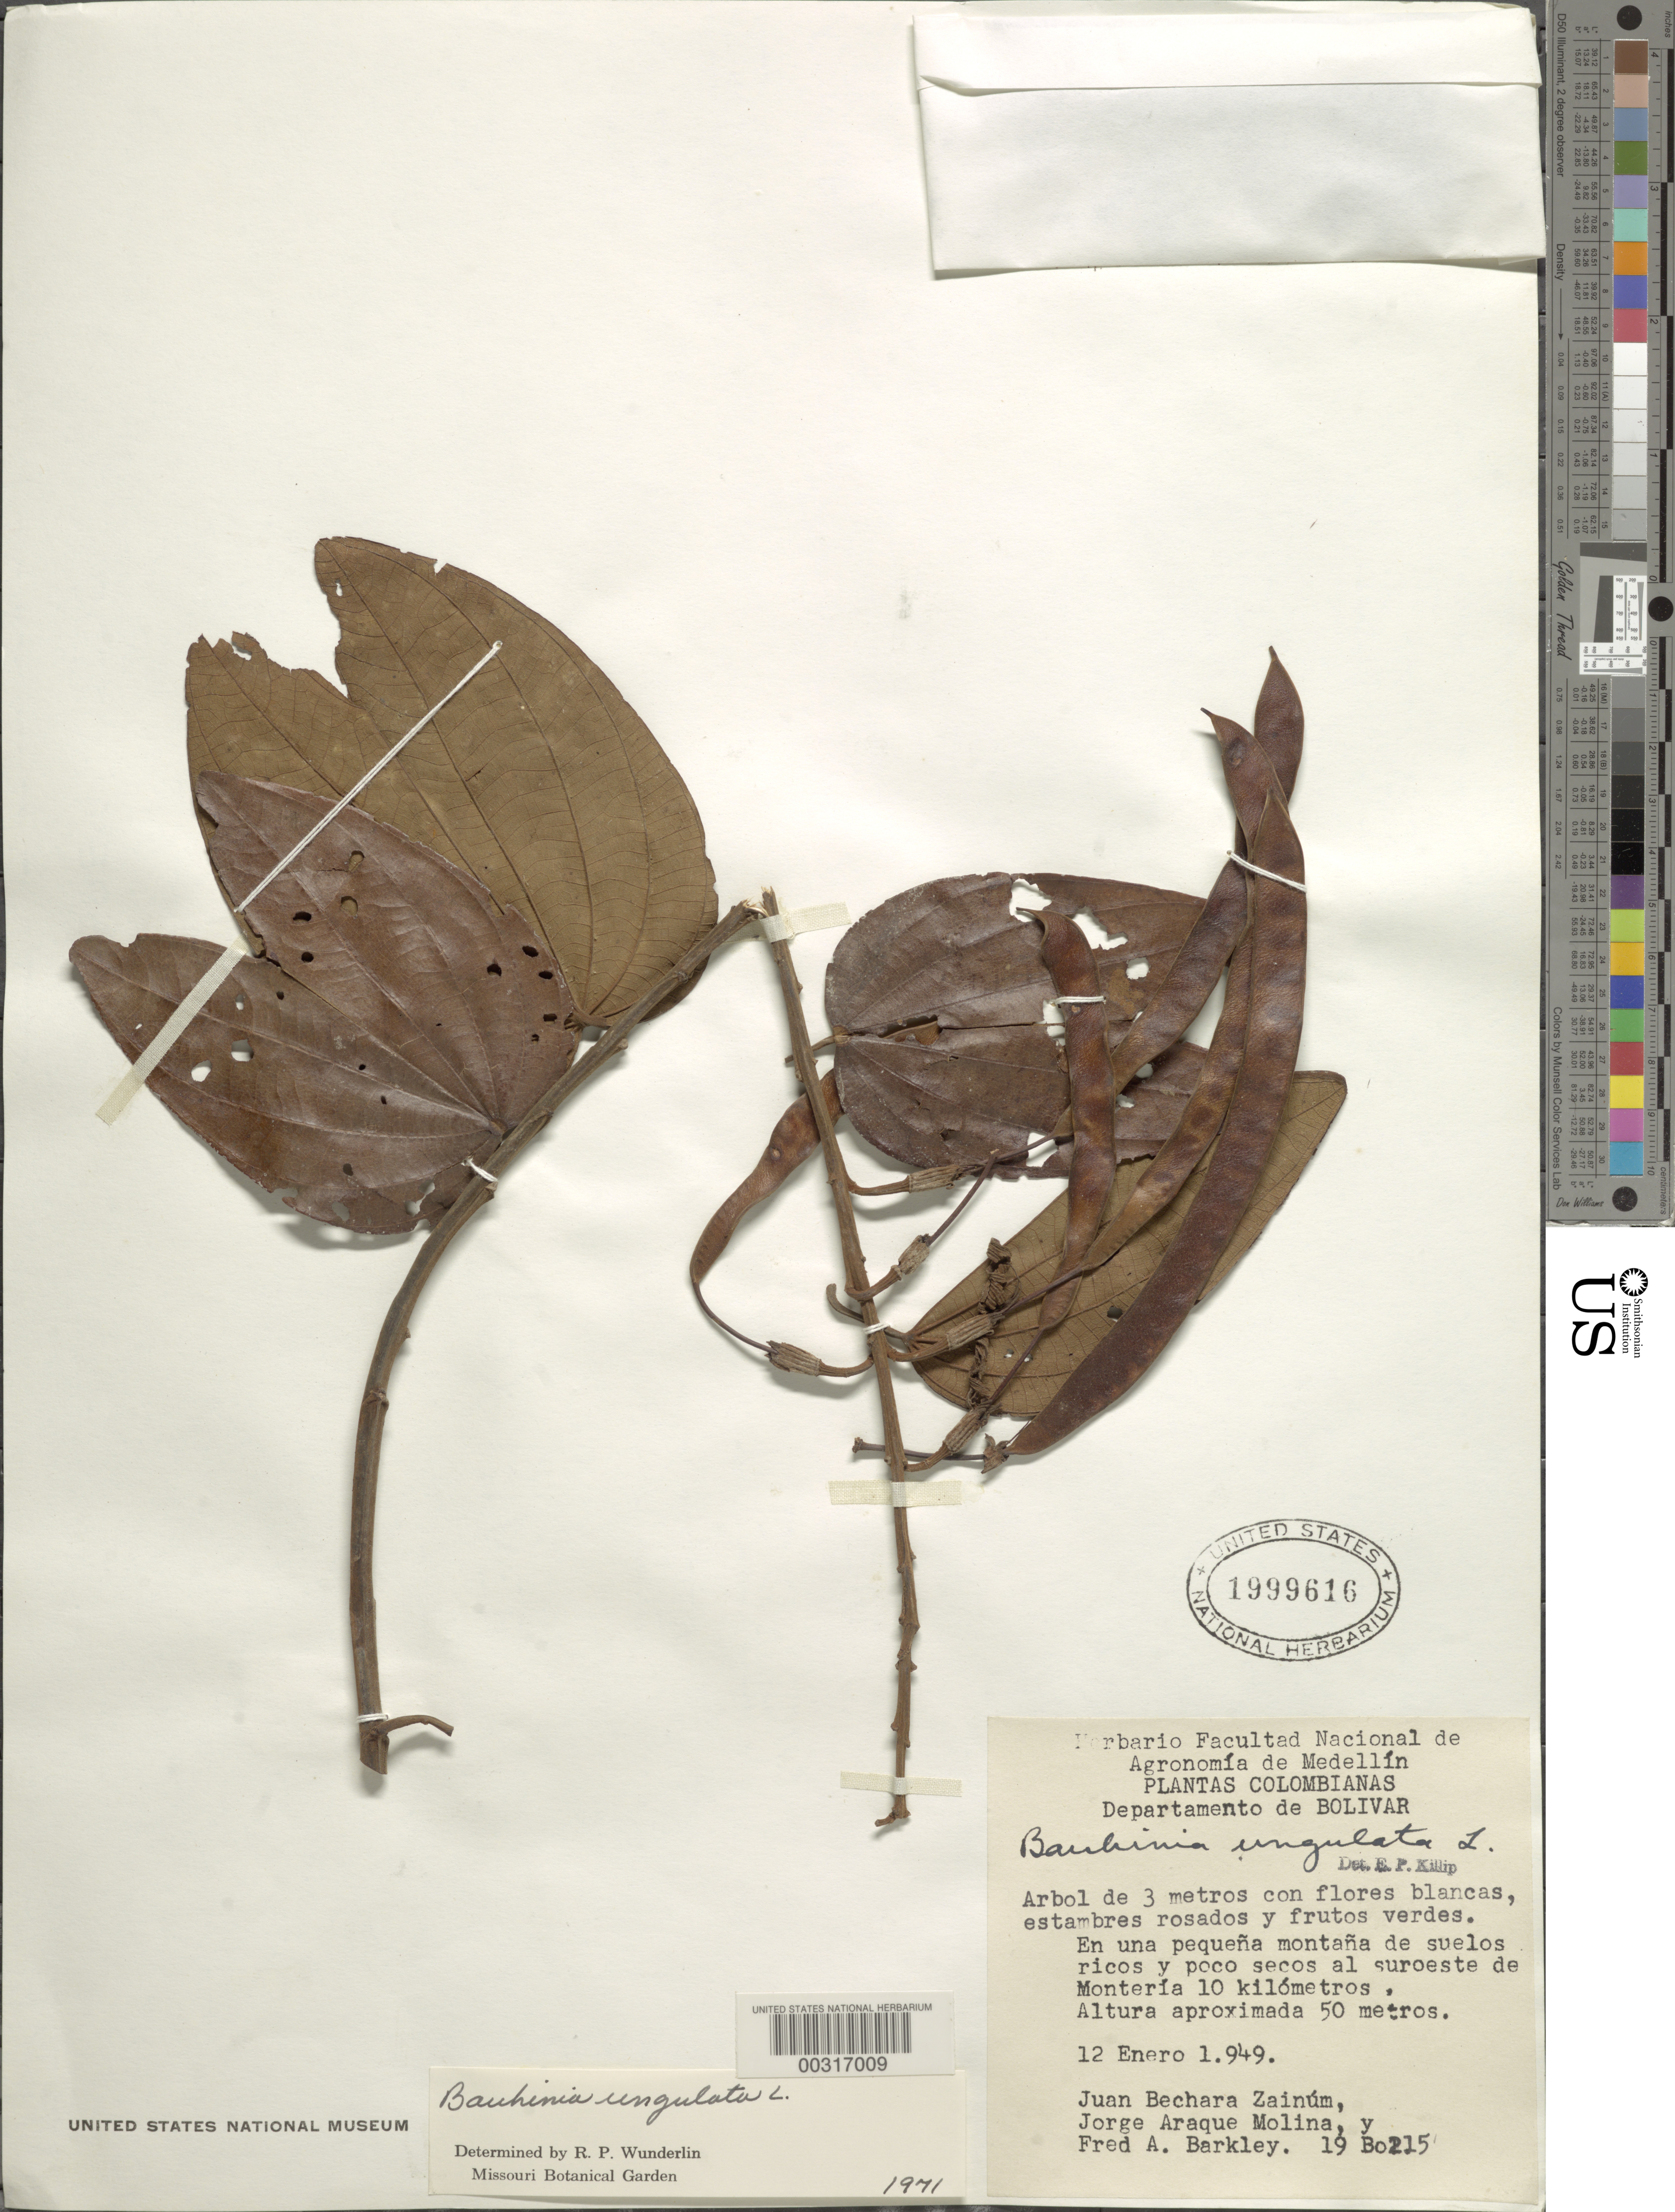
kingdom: Plantae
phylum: Tracheophyta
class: Magnoliopsida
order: Fabales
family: Fabaceae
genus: Bauhinia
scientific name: Bauhinia ungulata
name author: L.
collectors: J. Zainúm, J. Araque Molina & F. A. Barkley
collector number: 19bo215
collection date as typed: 12 Jan 1949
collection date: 1949-01-12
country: Colombia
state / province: Bolívar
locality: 10 km SE of Monteria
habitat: Small mountain of rich ground and a little dry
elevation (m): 50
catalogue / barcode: US 1999616